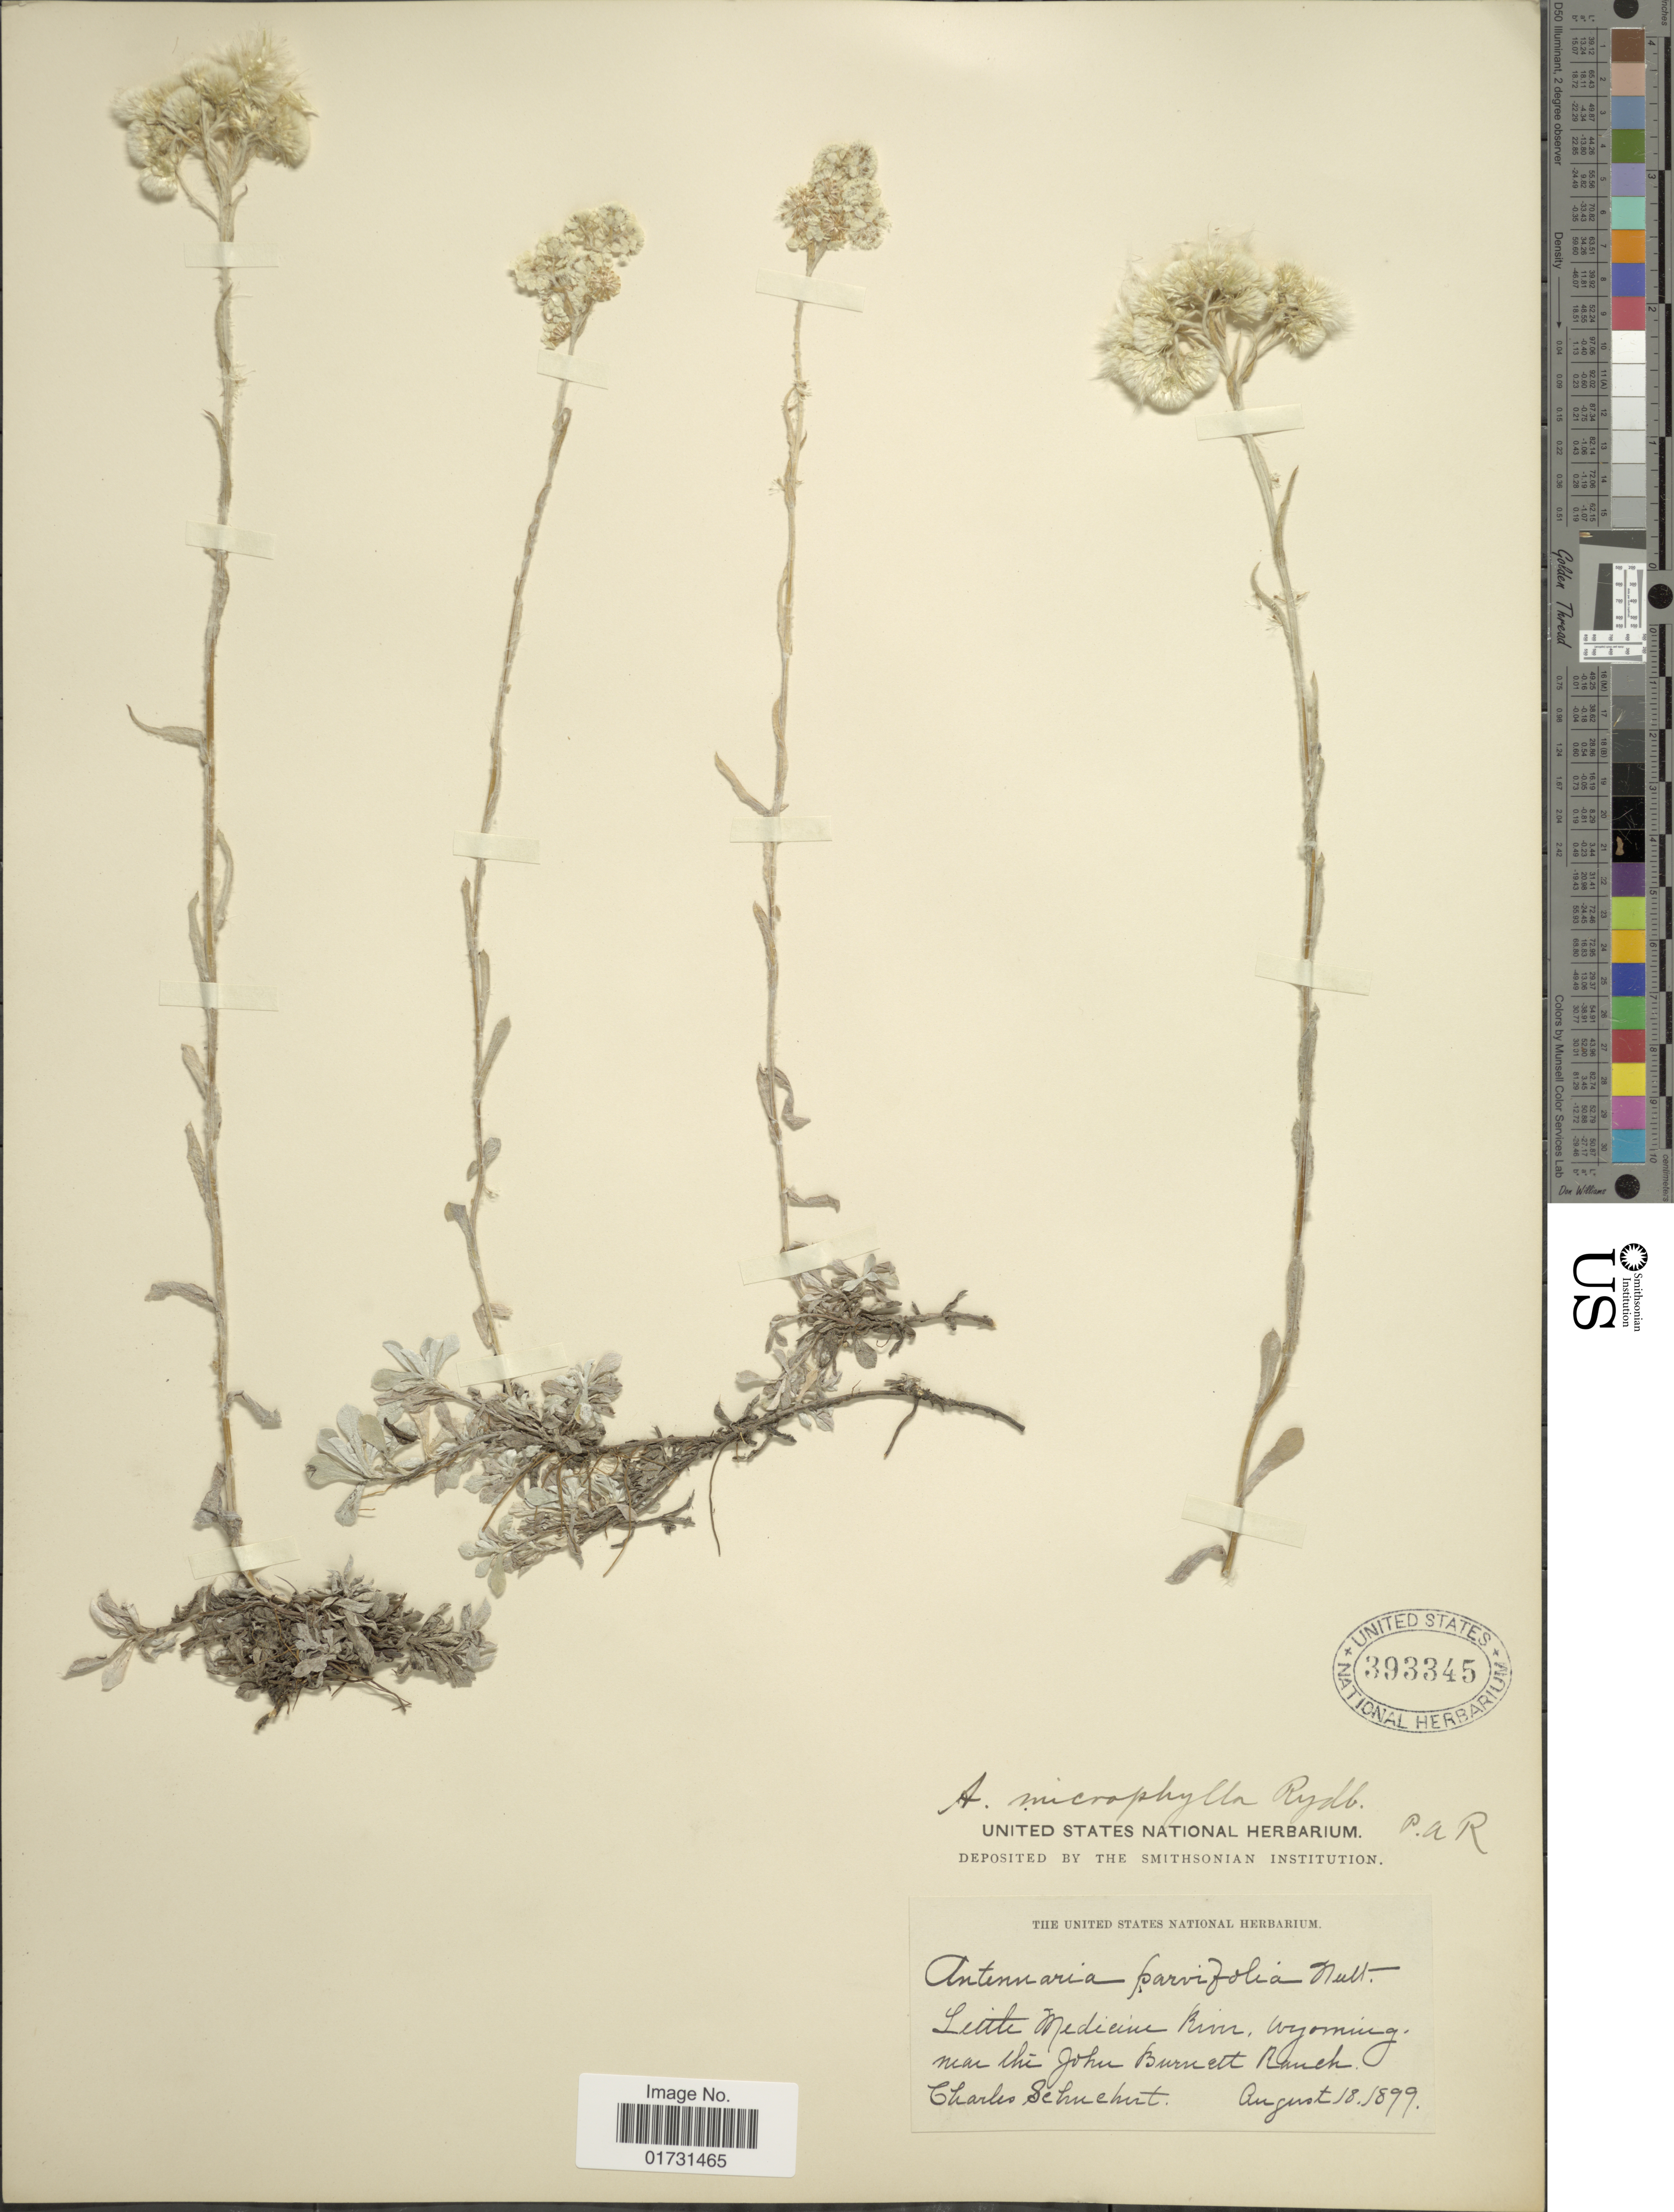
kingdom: Plantae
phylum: Tracheophyta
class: Magnoliopsida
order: Asterales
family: Asteraceae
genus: Antennaria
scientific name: Antennaria microphylla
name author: Rydb.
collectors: C. Schuchert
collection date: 1899-08-18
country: United States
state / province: Wyoming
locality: Little Medicine River, near the John Burnett Ranch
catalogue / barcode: US 393345